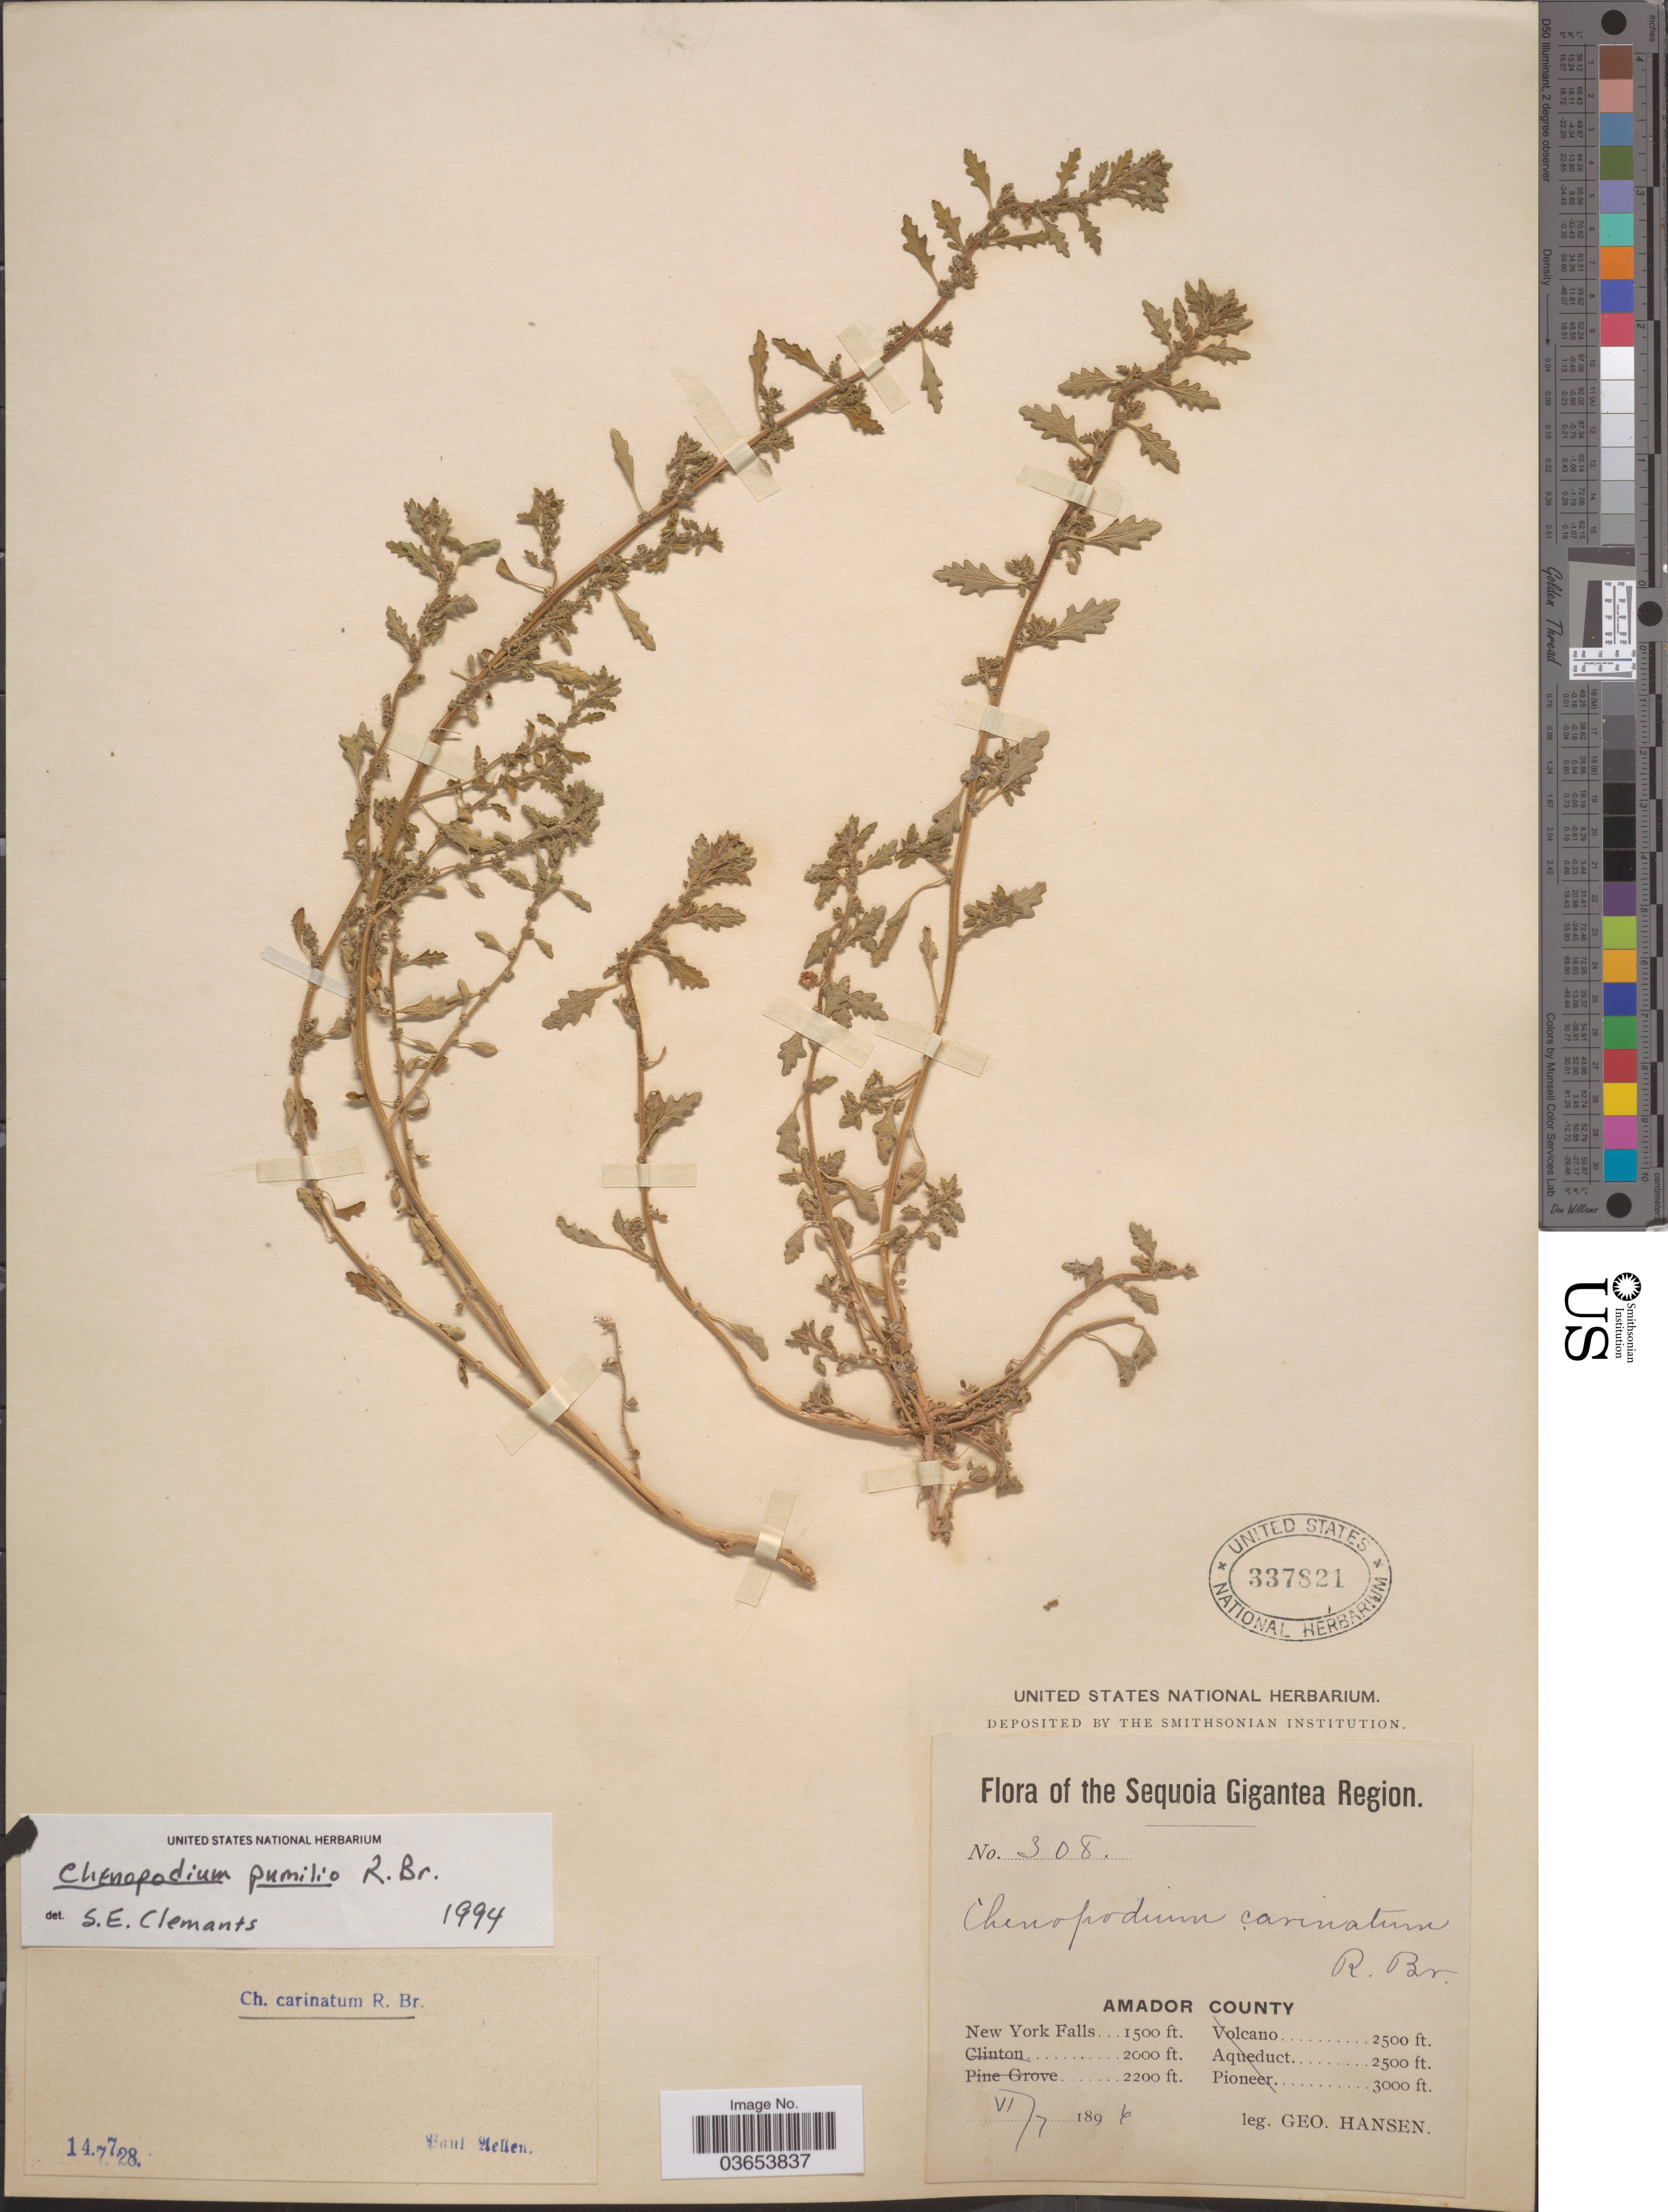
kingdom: Plantae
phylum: Tracheophyta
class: Magnoliopsida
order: Caryophyllales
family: Amaranthaceae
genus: Chenopodium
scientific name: Chenopodium pumilio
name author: R. Br.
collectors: G. Hansen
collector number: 308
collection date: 1896-06-07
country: United States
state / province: California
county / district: Amador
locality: The Sequoia Gigantea Region. Amador County. New York Falls.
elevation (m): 457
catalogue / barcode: US 337821